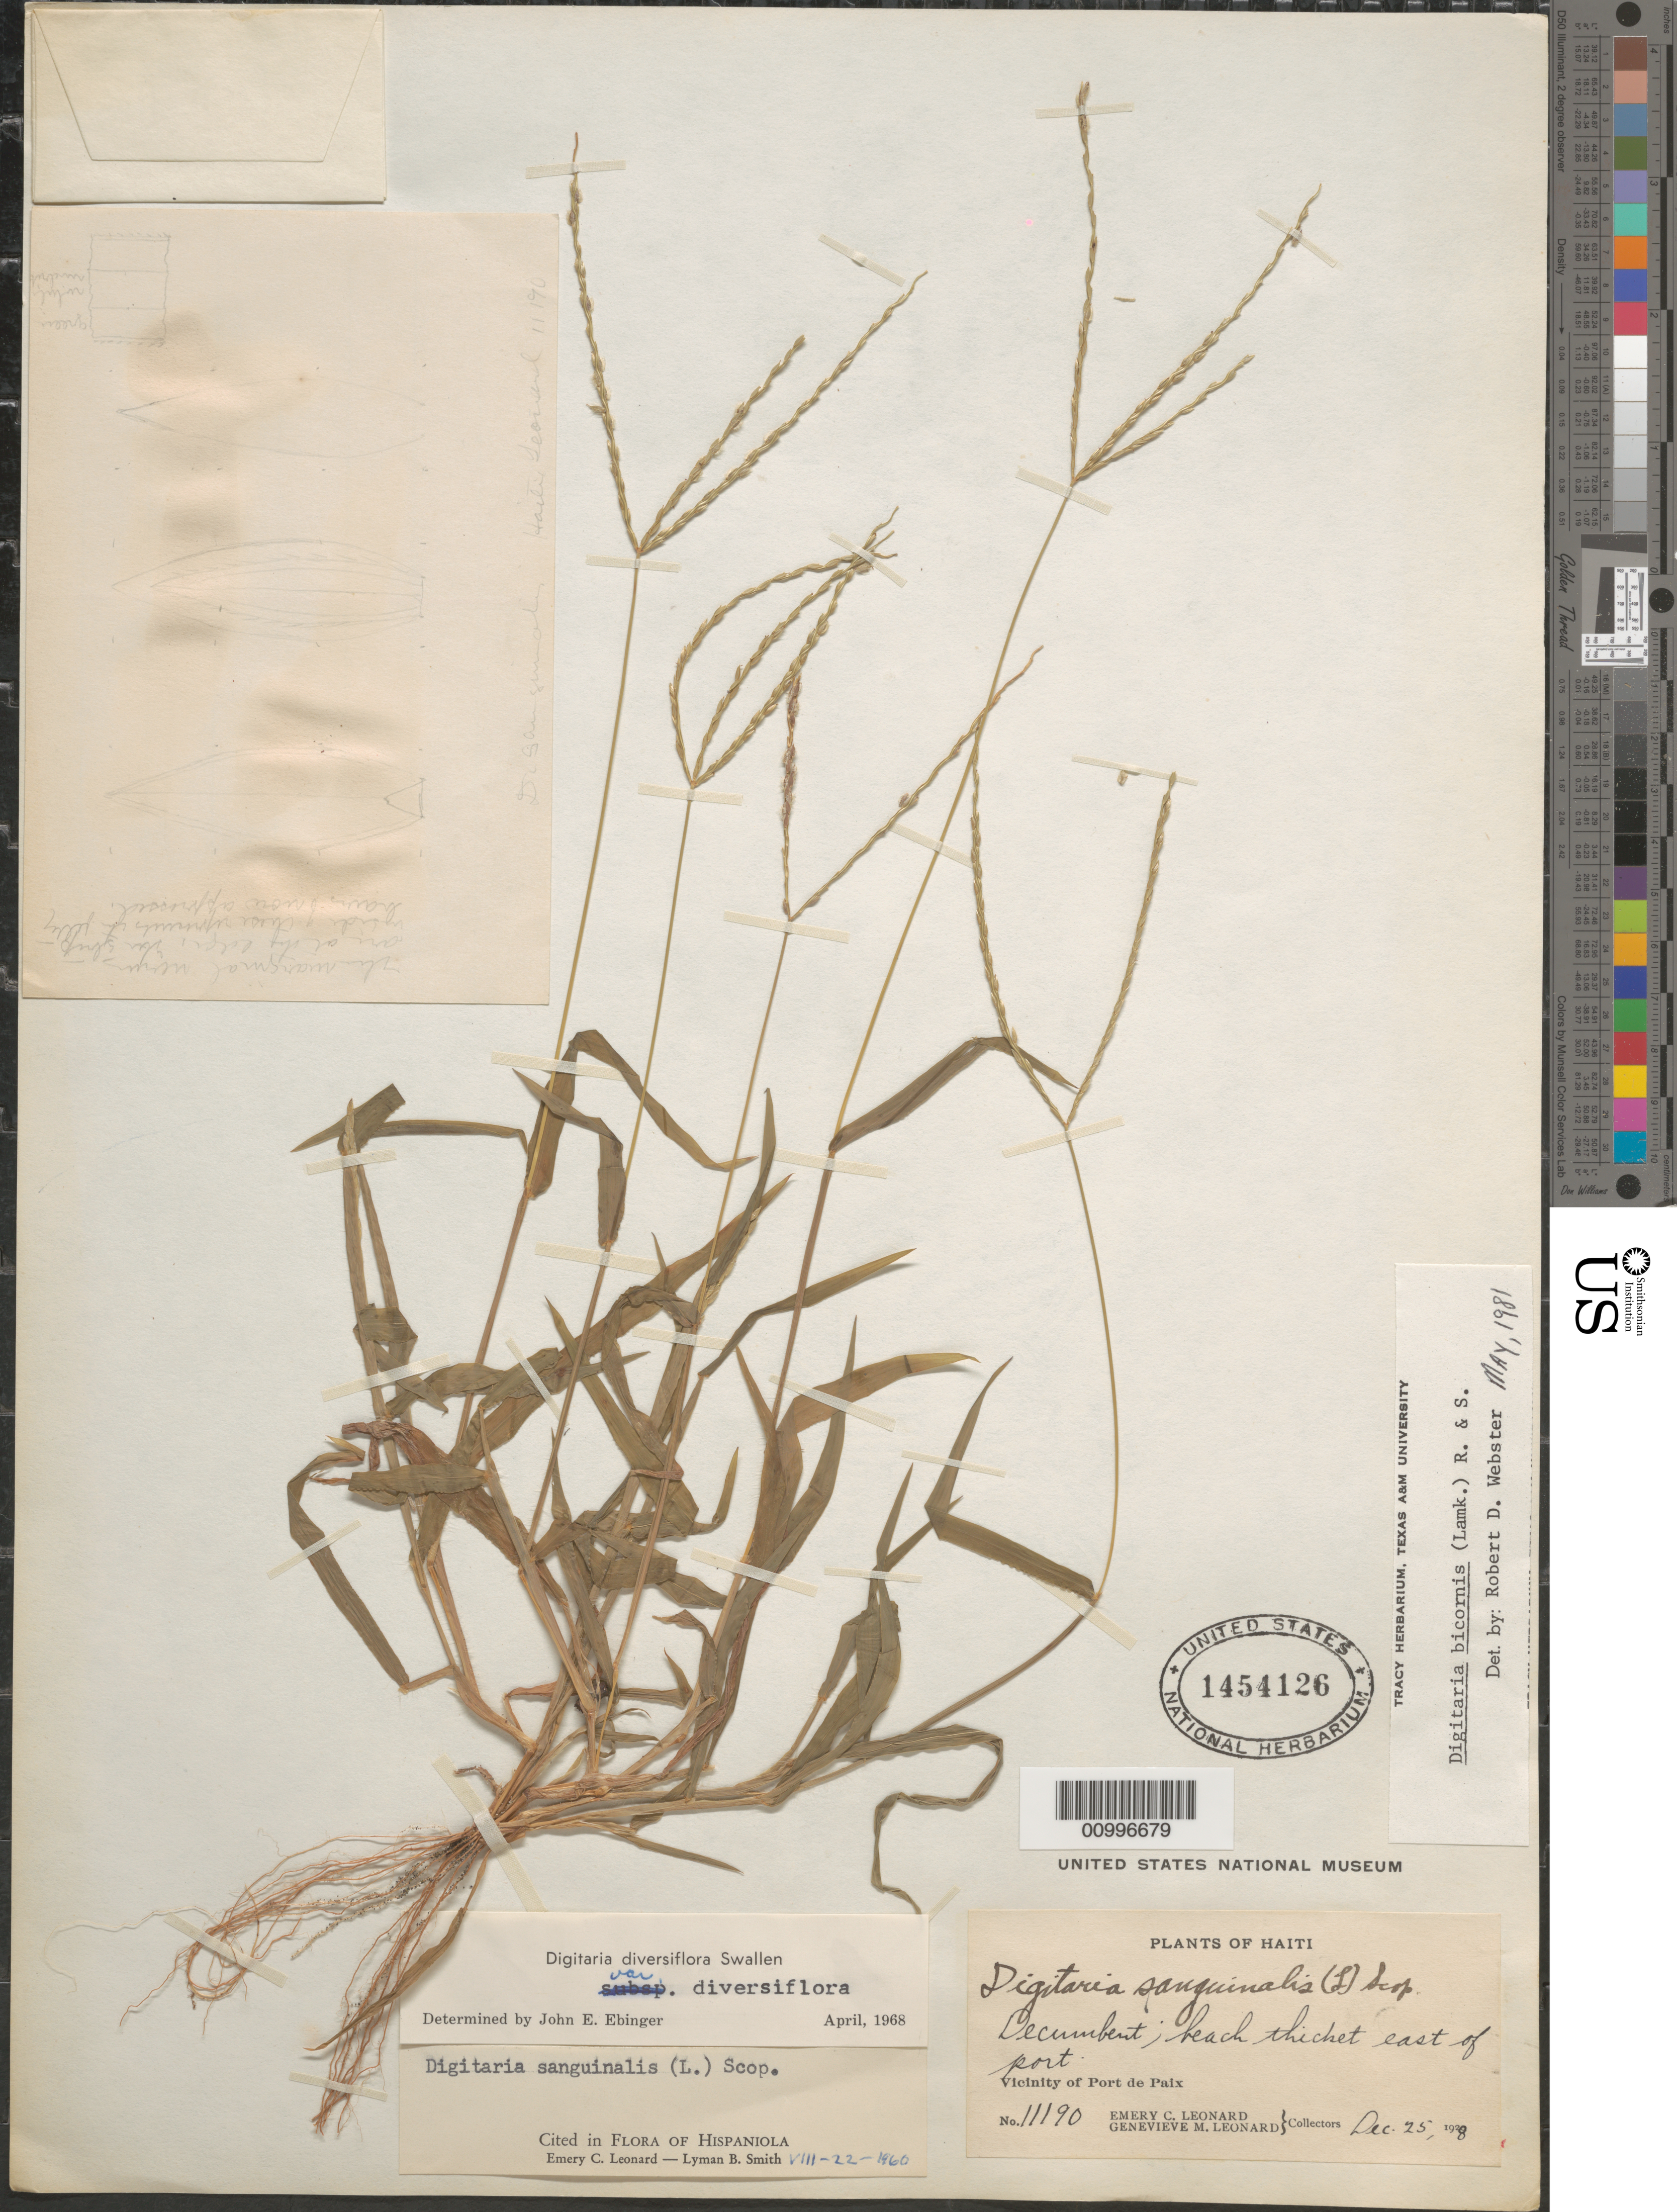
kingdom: Plantae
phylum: Tracheophyta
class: Liliopsida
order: Poales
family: Poaceae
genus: Digitaria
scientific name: Digitaria bicornis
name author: (Lam.) Roem. & Schult.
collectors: E. C. Leonard & G. M. Leonard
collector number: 11190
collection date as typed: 25 Dec 1928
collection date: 1928-12-25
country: Haiti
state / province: Nord-Óuest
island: Hispaniola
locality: Vicinity of Port de Paix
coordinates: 0 N, 0 E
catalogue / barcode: US 1454126